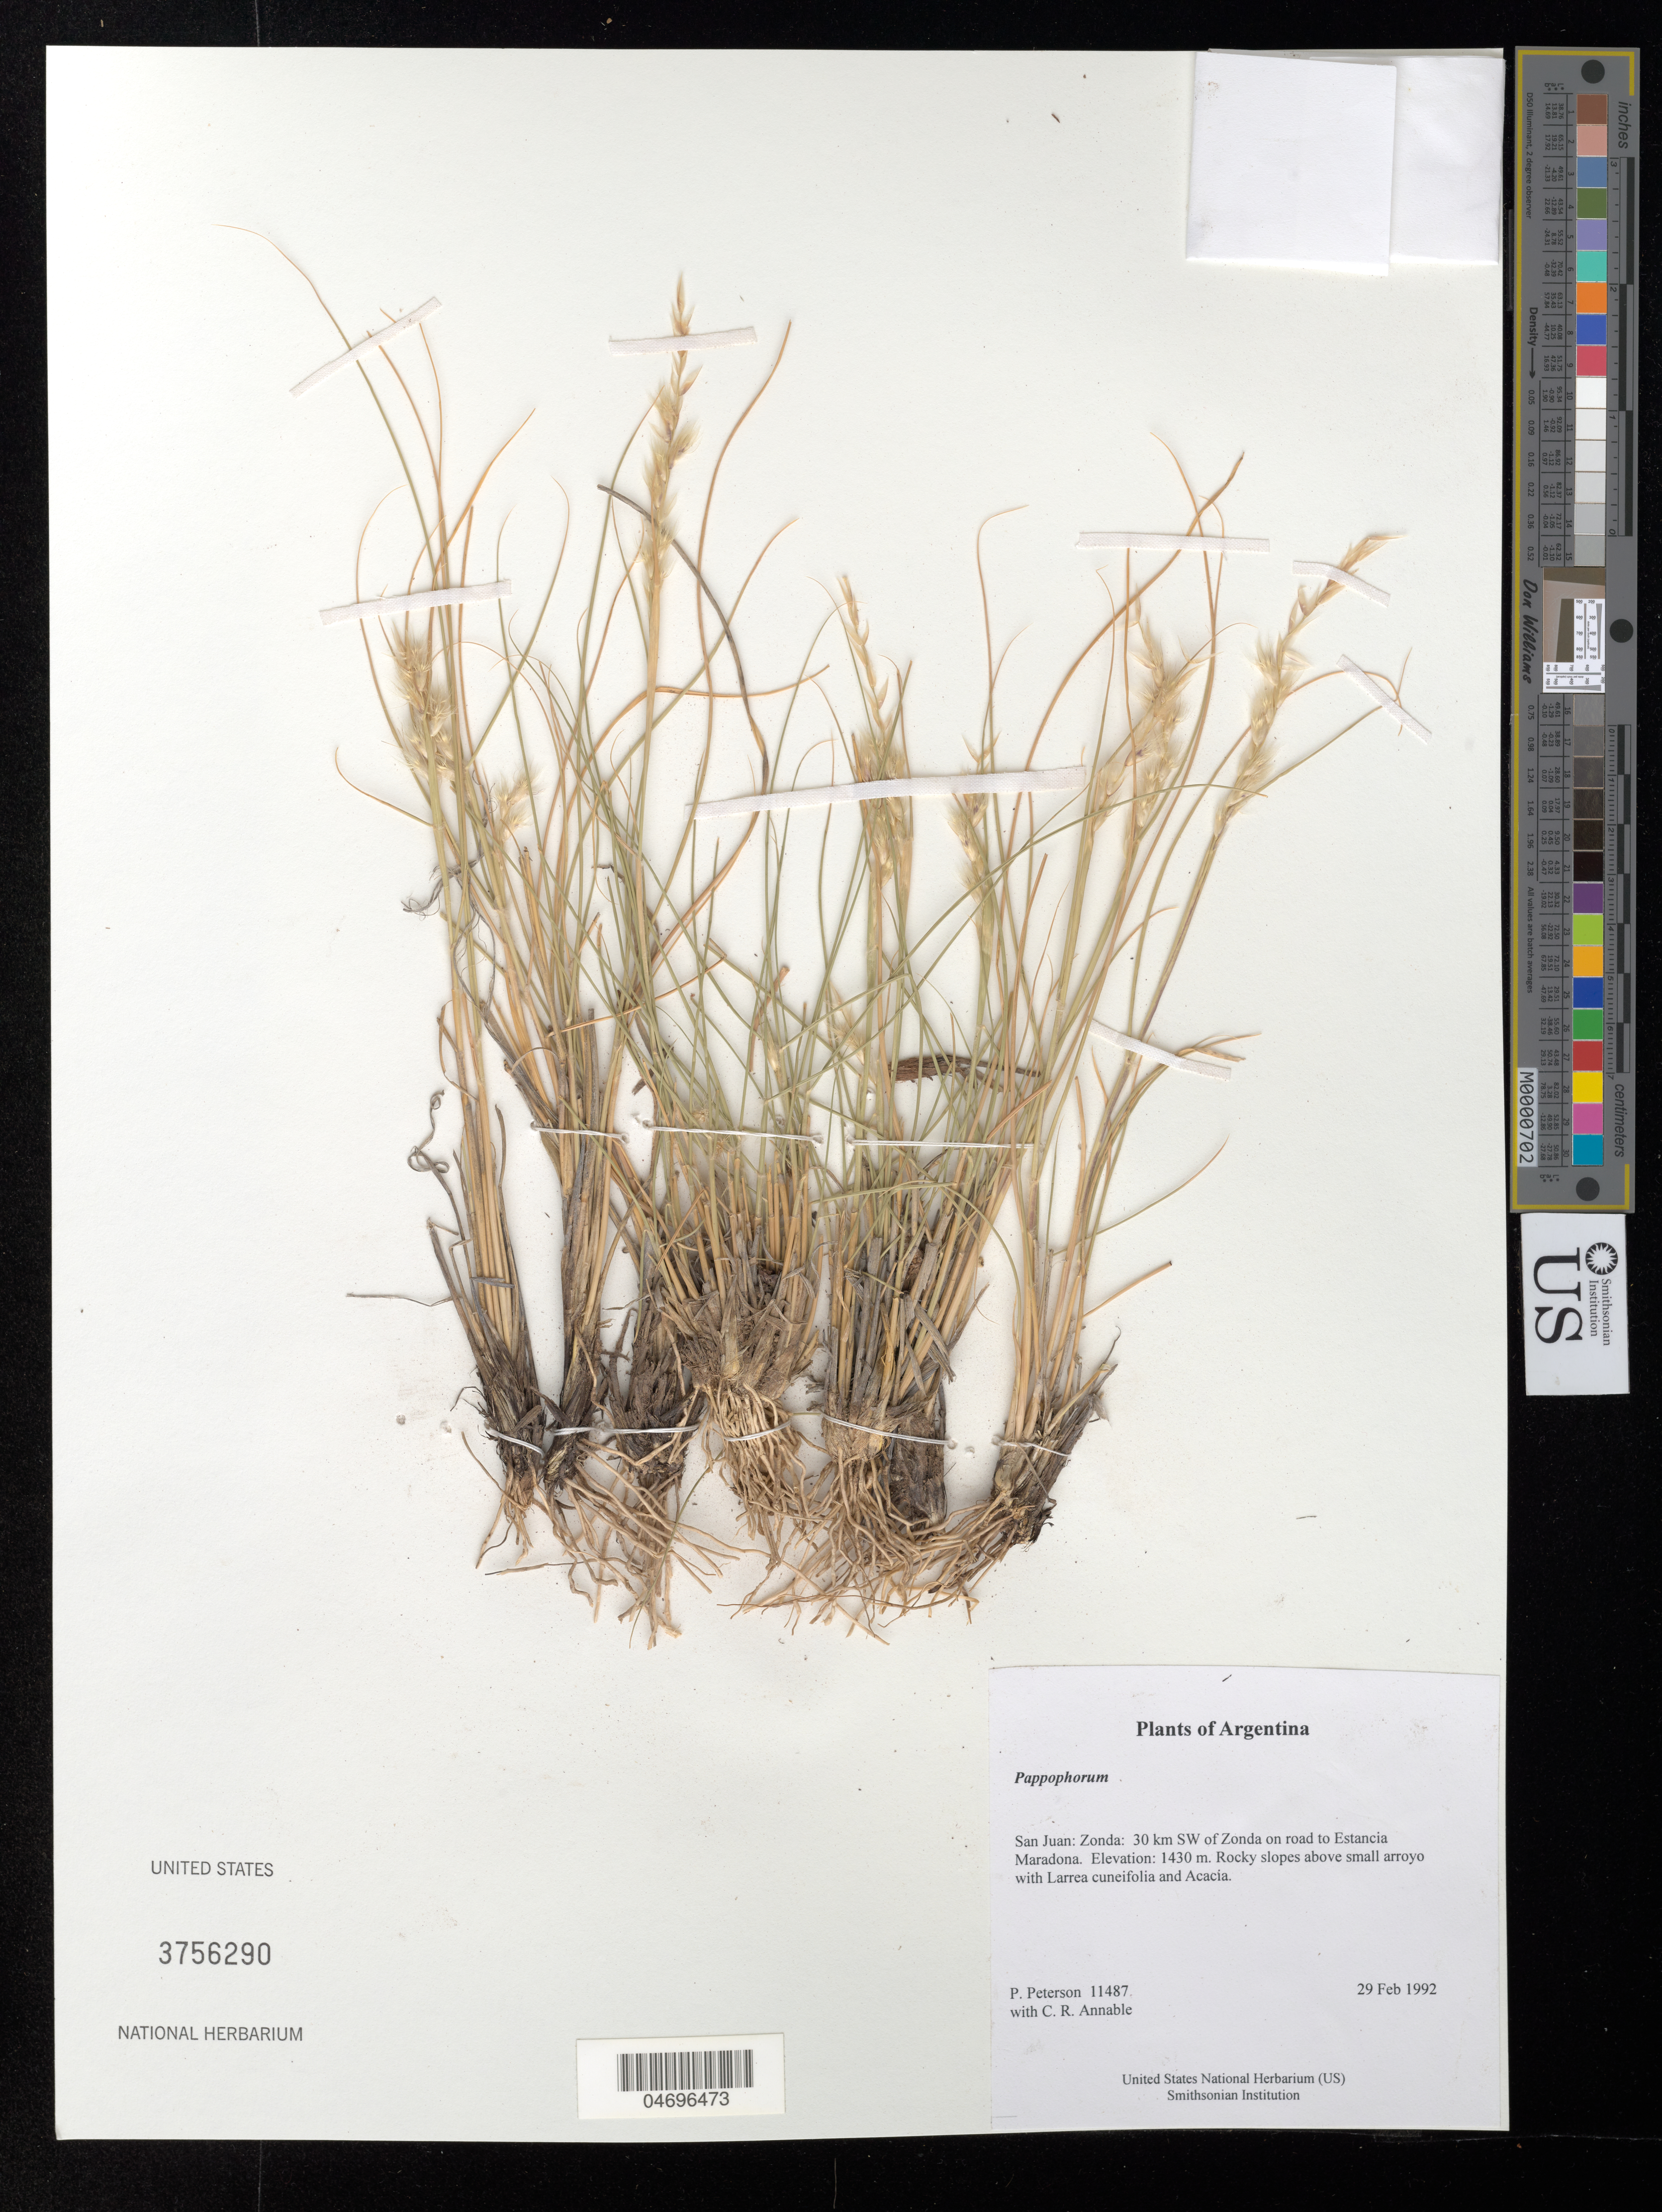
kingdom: Plantae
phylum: Tracheophyta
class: Liliopsida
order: Poales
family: Poaceae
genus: Pappophorum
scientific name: Pappophorum sp.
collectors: P. M. Peterson & C. R. Annable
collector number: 11487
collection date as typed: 29 Feb 1992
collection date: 1992-02-29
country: Argentina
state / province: San Juan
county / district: Zonda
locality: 30 km SW of Zonda on road to Estancia Maradona.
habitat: Rocky slopes above small arroyo with Larrea cuneifolia and Acacia.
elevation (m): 1430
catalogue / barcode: US 3756290